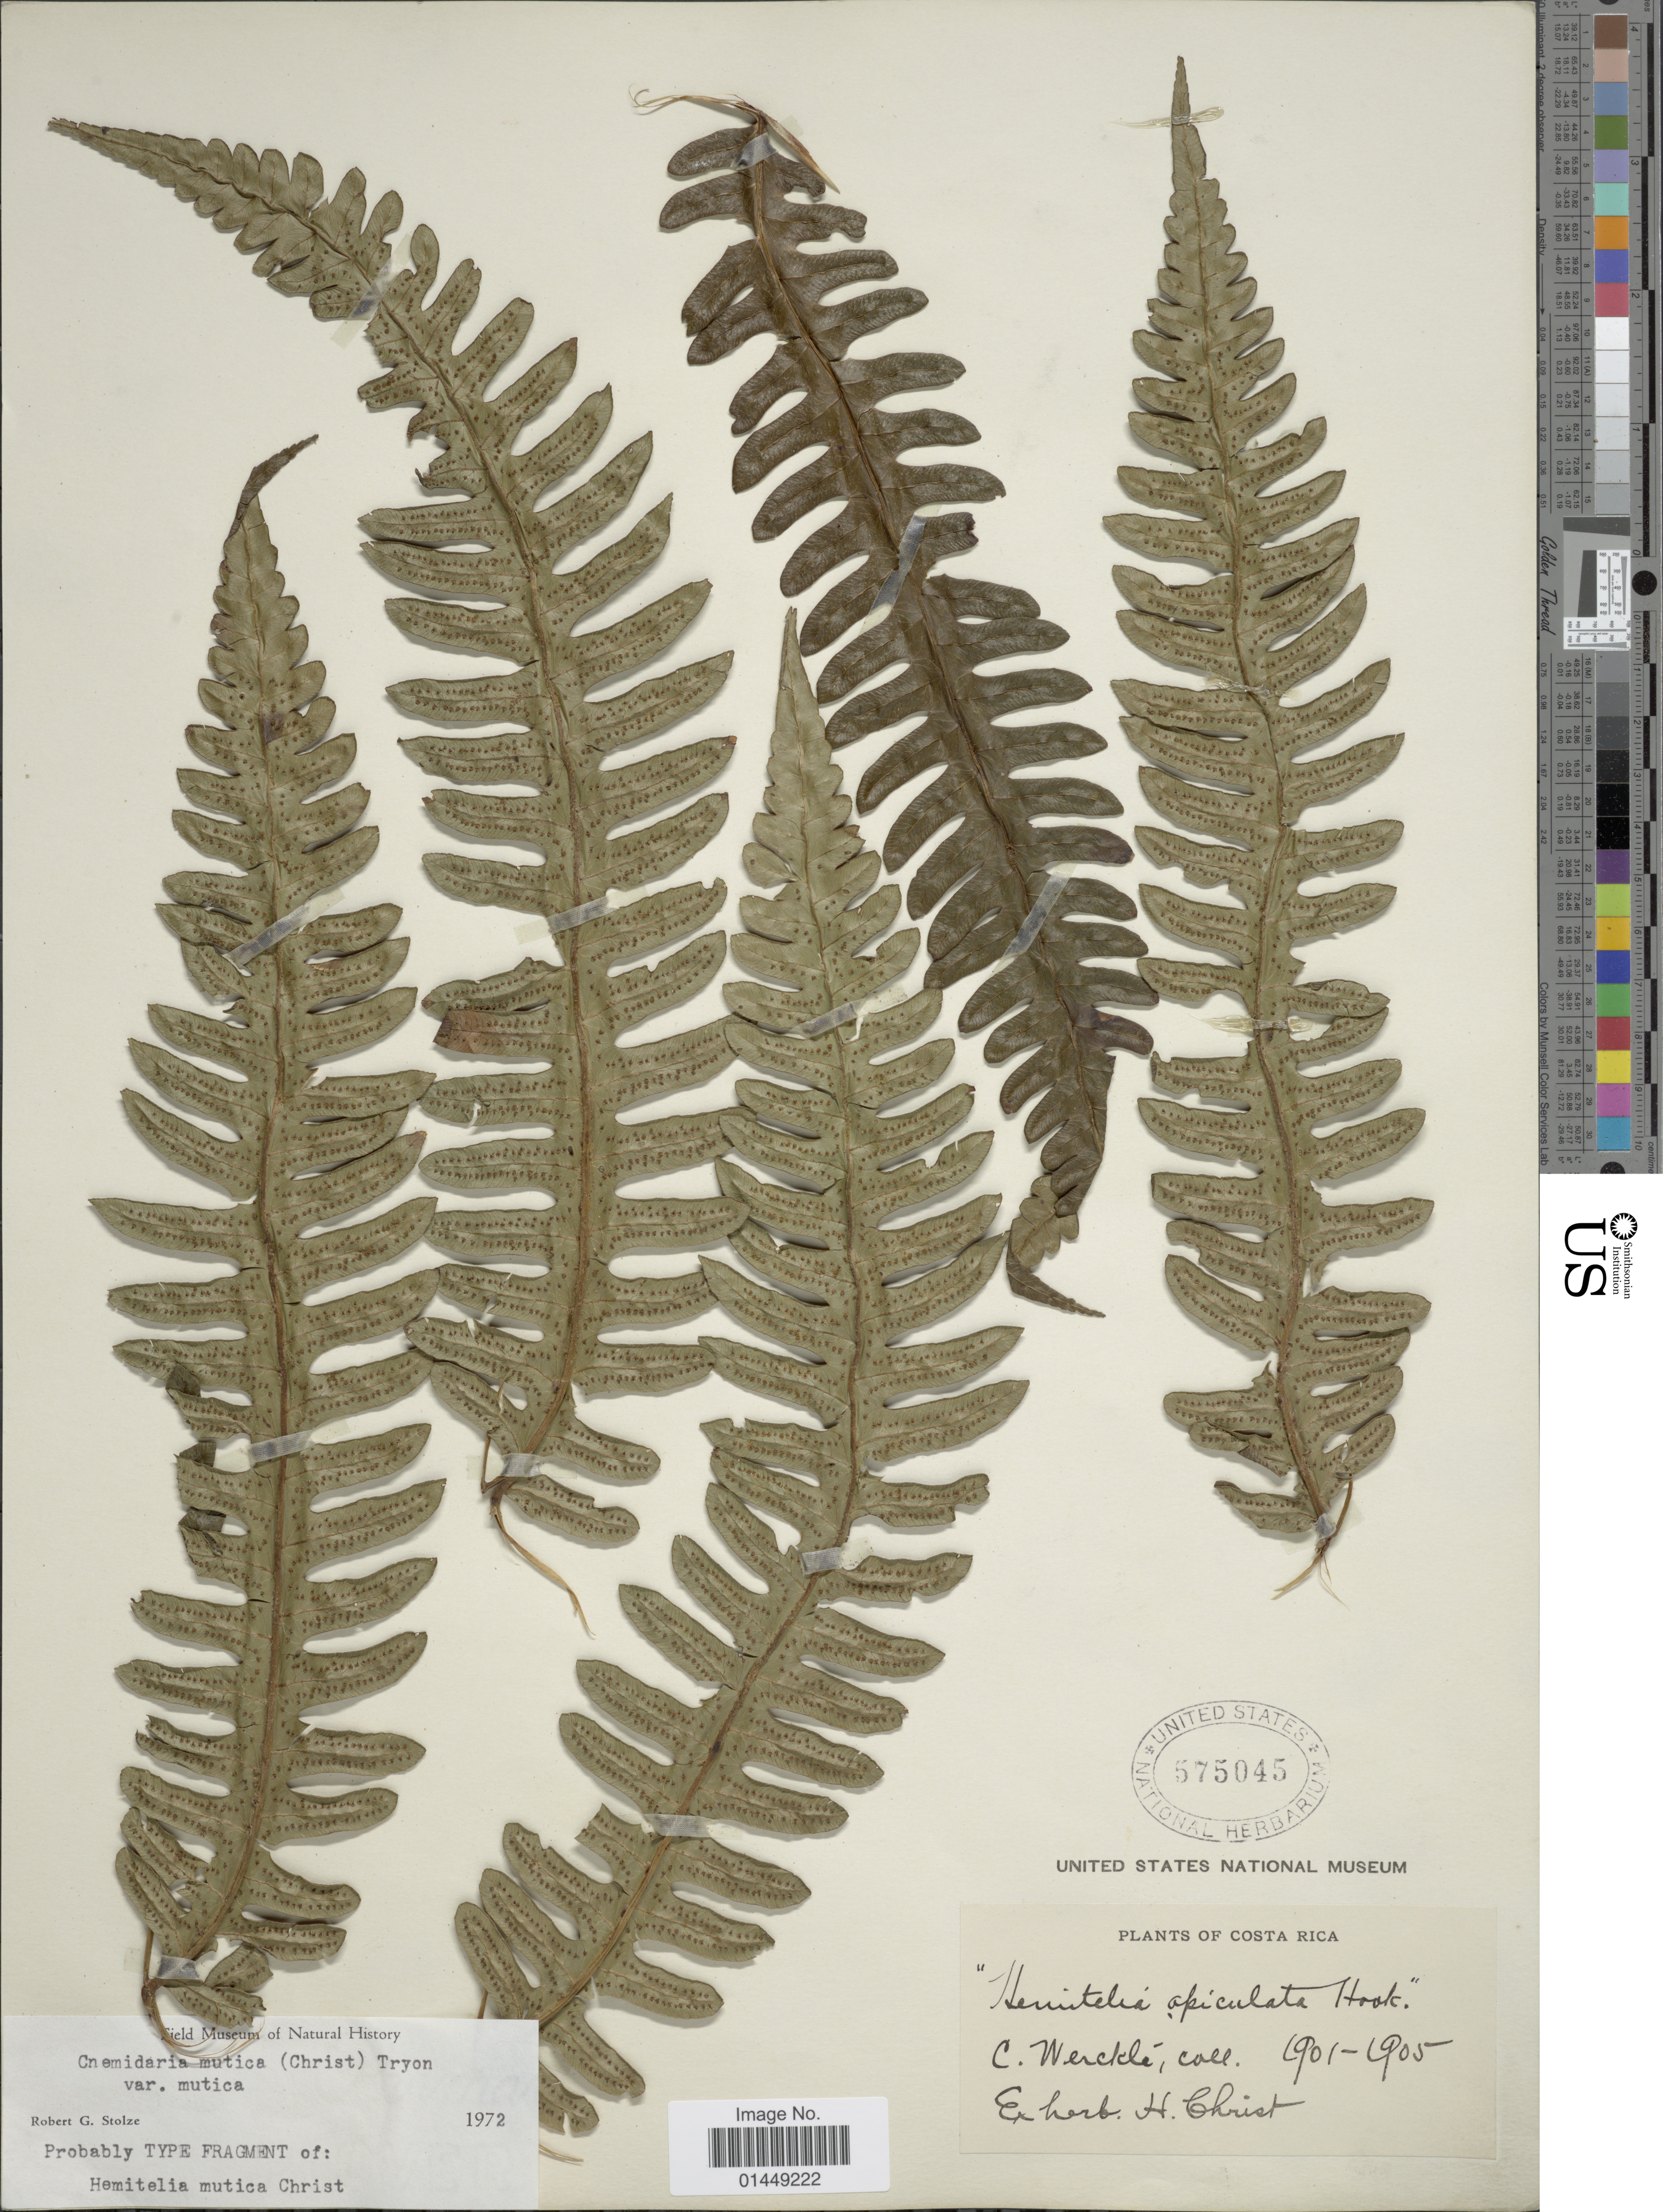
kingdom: Plantae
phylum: Tracheophyta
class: Polypodiopsida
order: Cyatheales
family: Cyatheaceae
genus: Cyathea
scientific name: Cyathea mutica var. mutica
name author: (Christ) Domin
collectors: C. C Wercklé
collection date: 1901/1905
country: Costa Rica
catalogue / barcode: US 575045